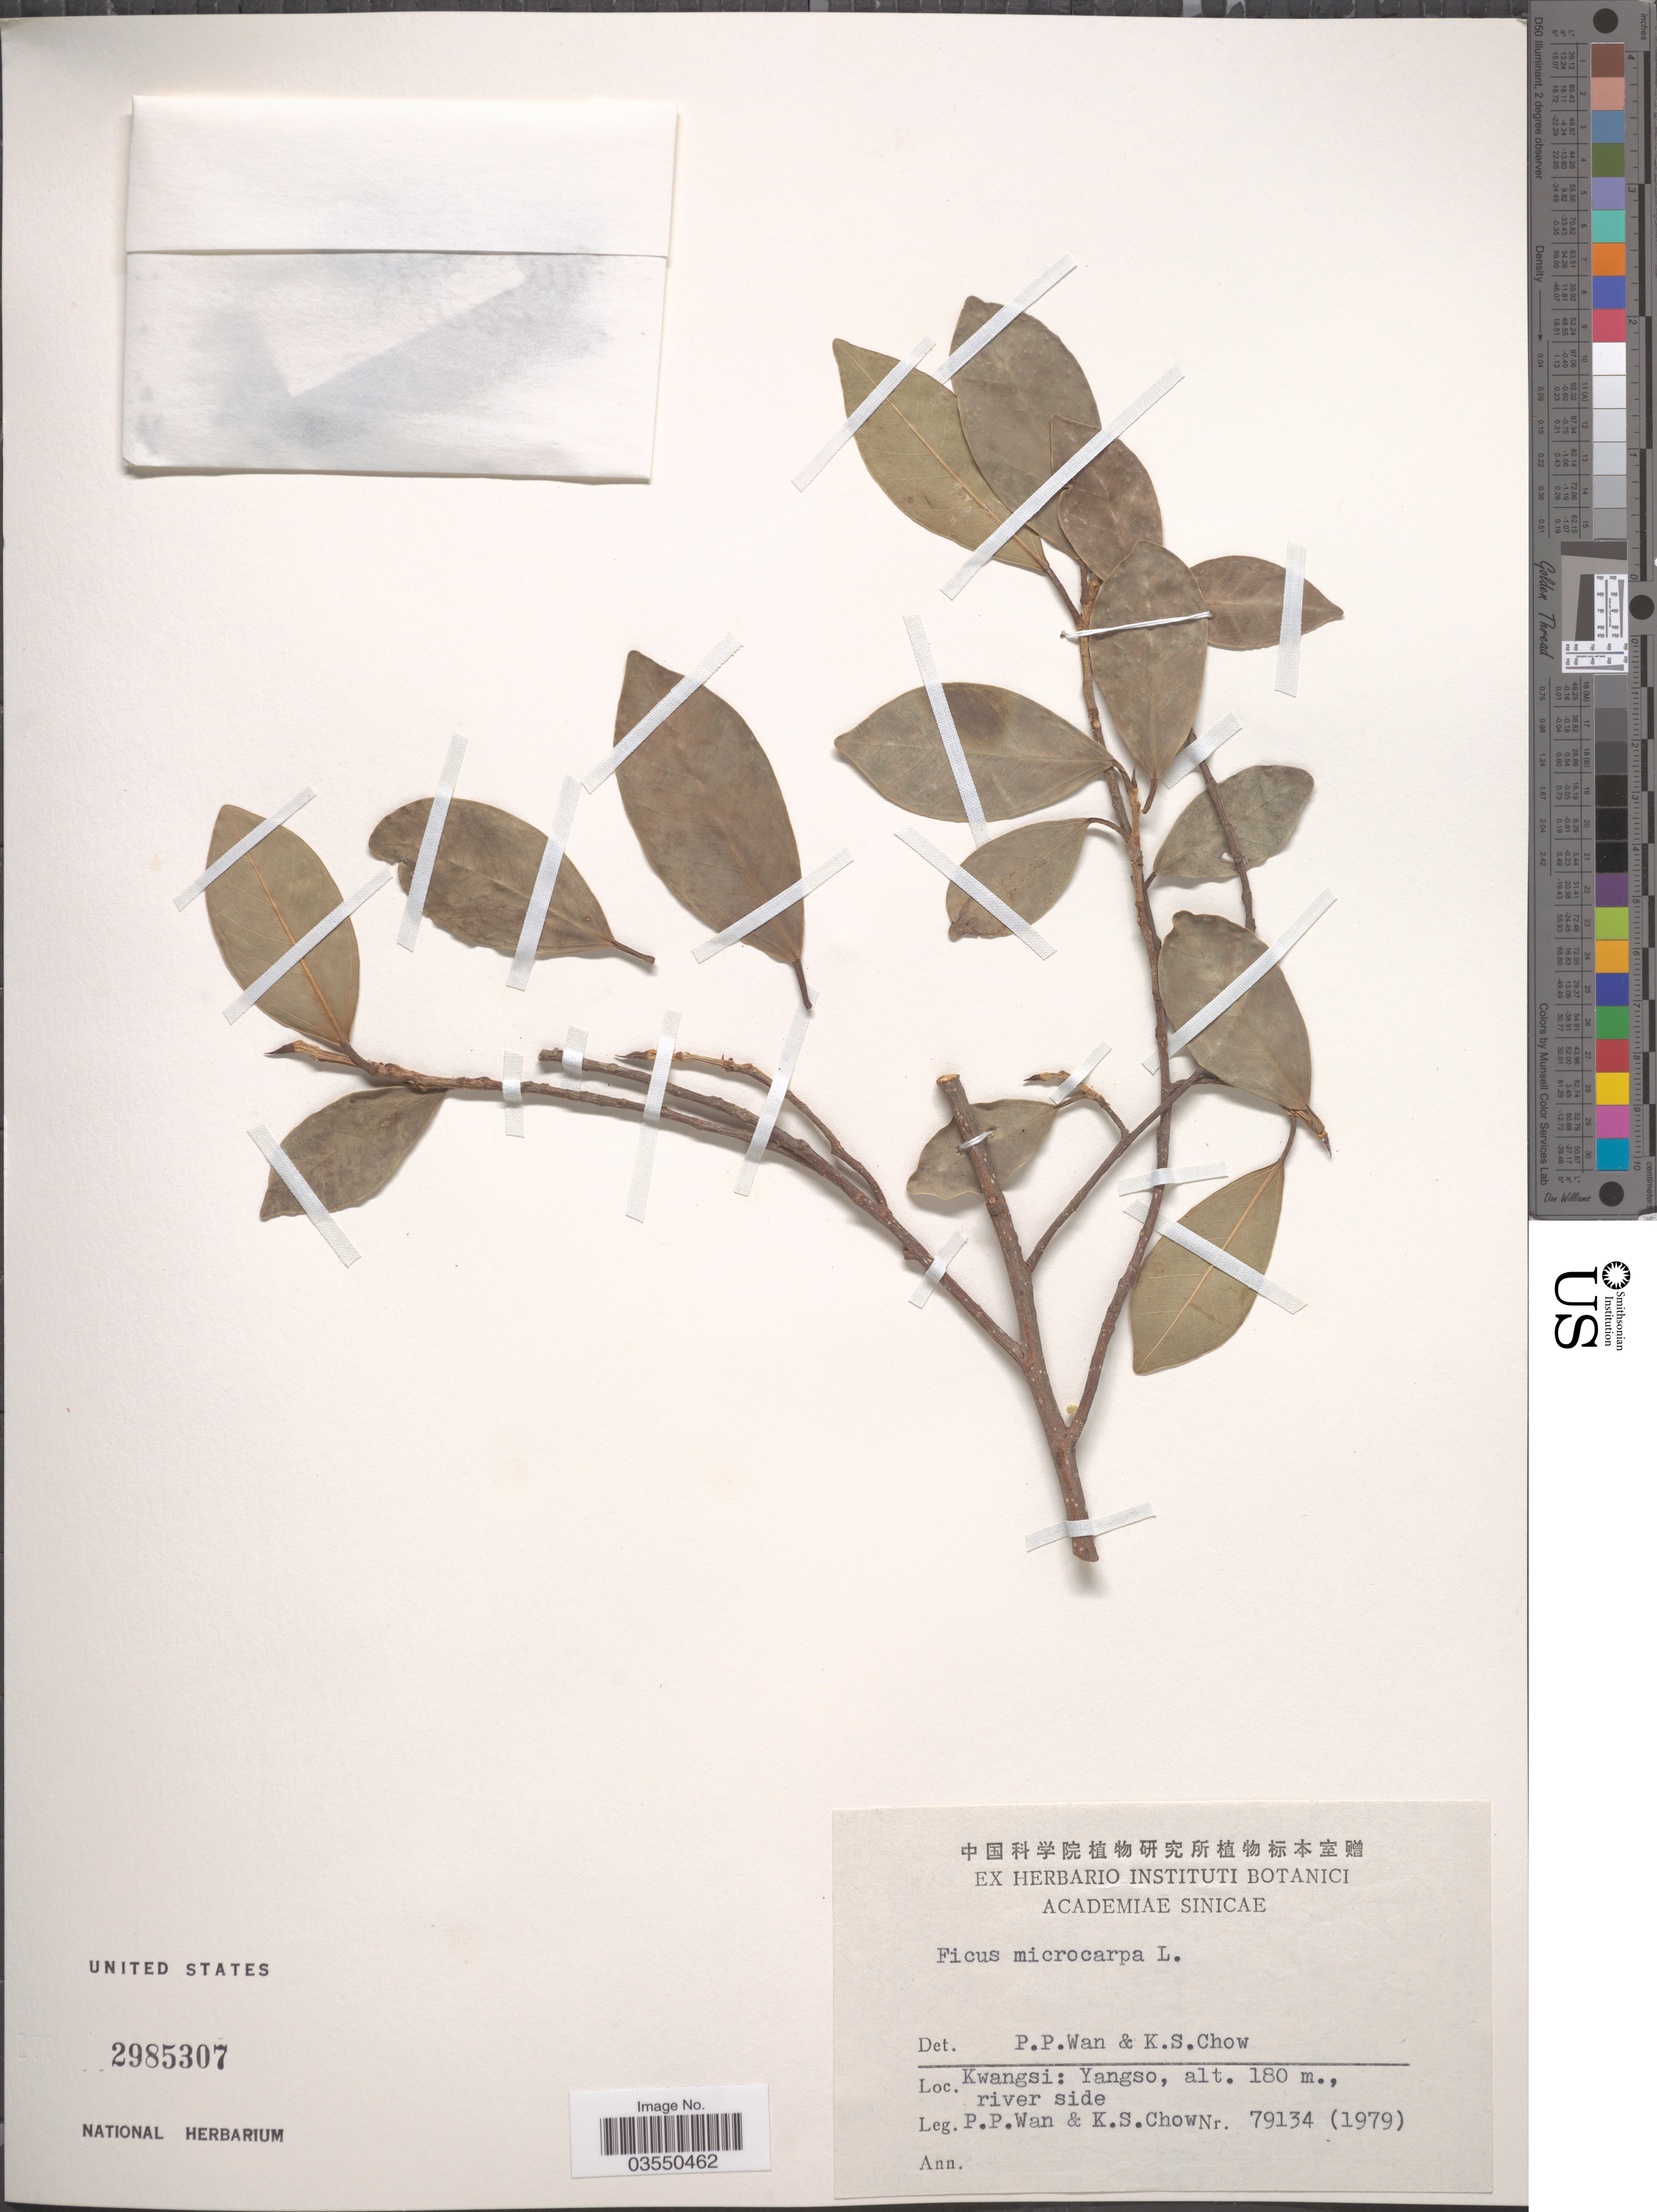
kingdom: Plantae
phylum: Tracheophyta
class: Magnoliopsida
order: Rosales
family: Moraceae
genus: Ficus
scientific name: Ficus microcarpa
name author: L. f.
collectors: P. Wan & K. S. Chow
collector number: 79134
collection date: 1979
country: China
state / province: Guangxi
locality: Kwangsi: Yangso.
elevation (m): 180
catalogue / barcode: US 2985307